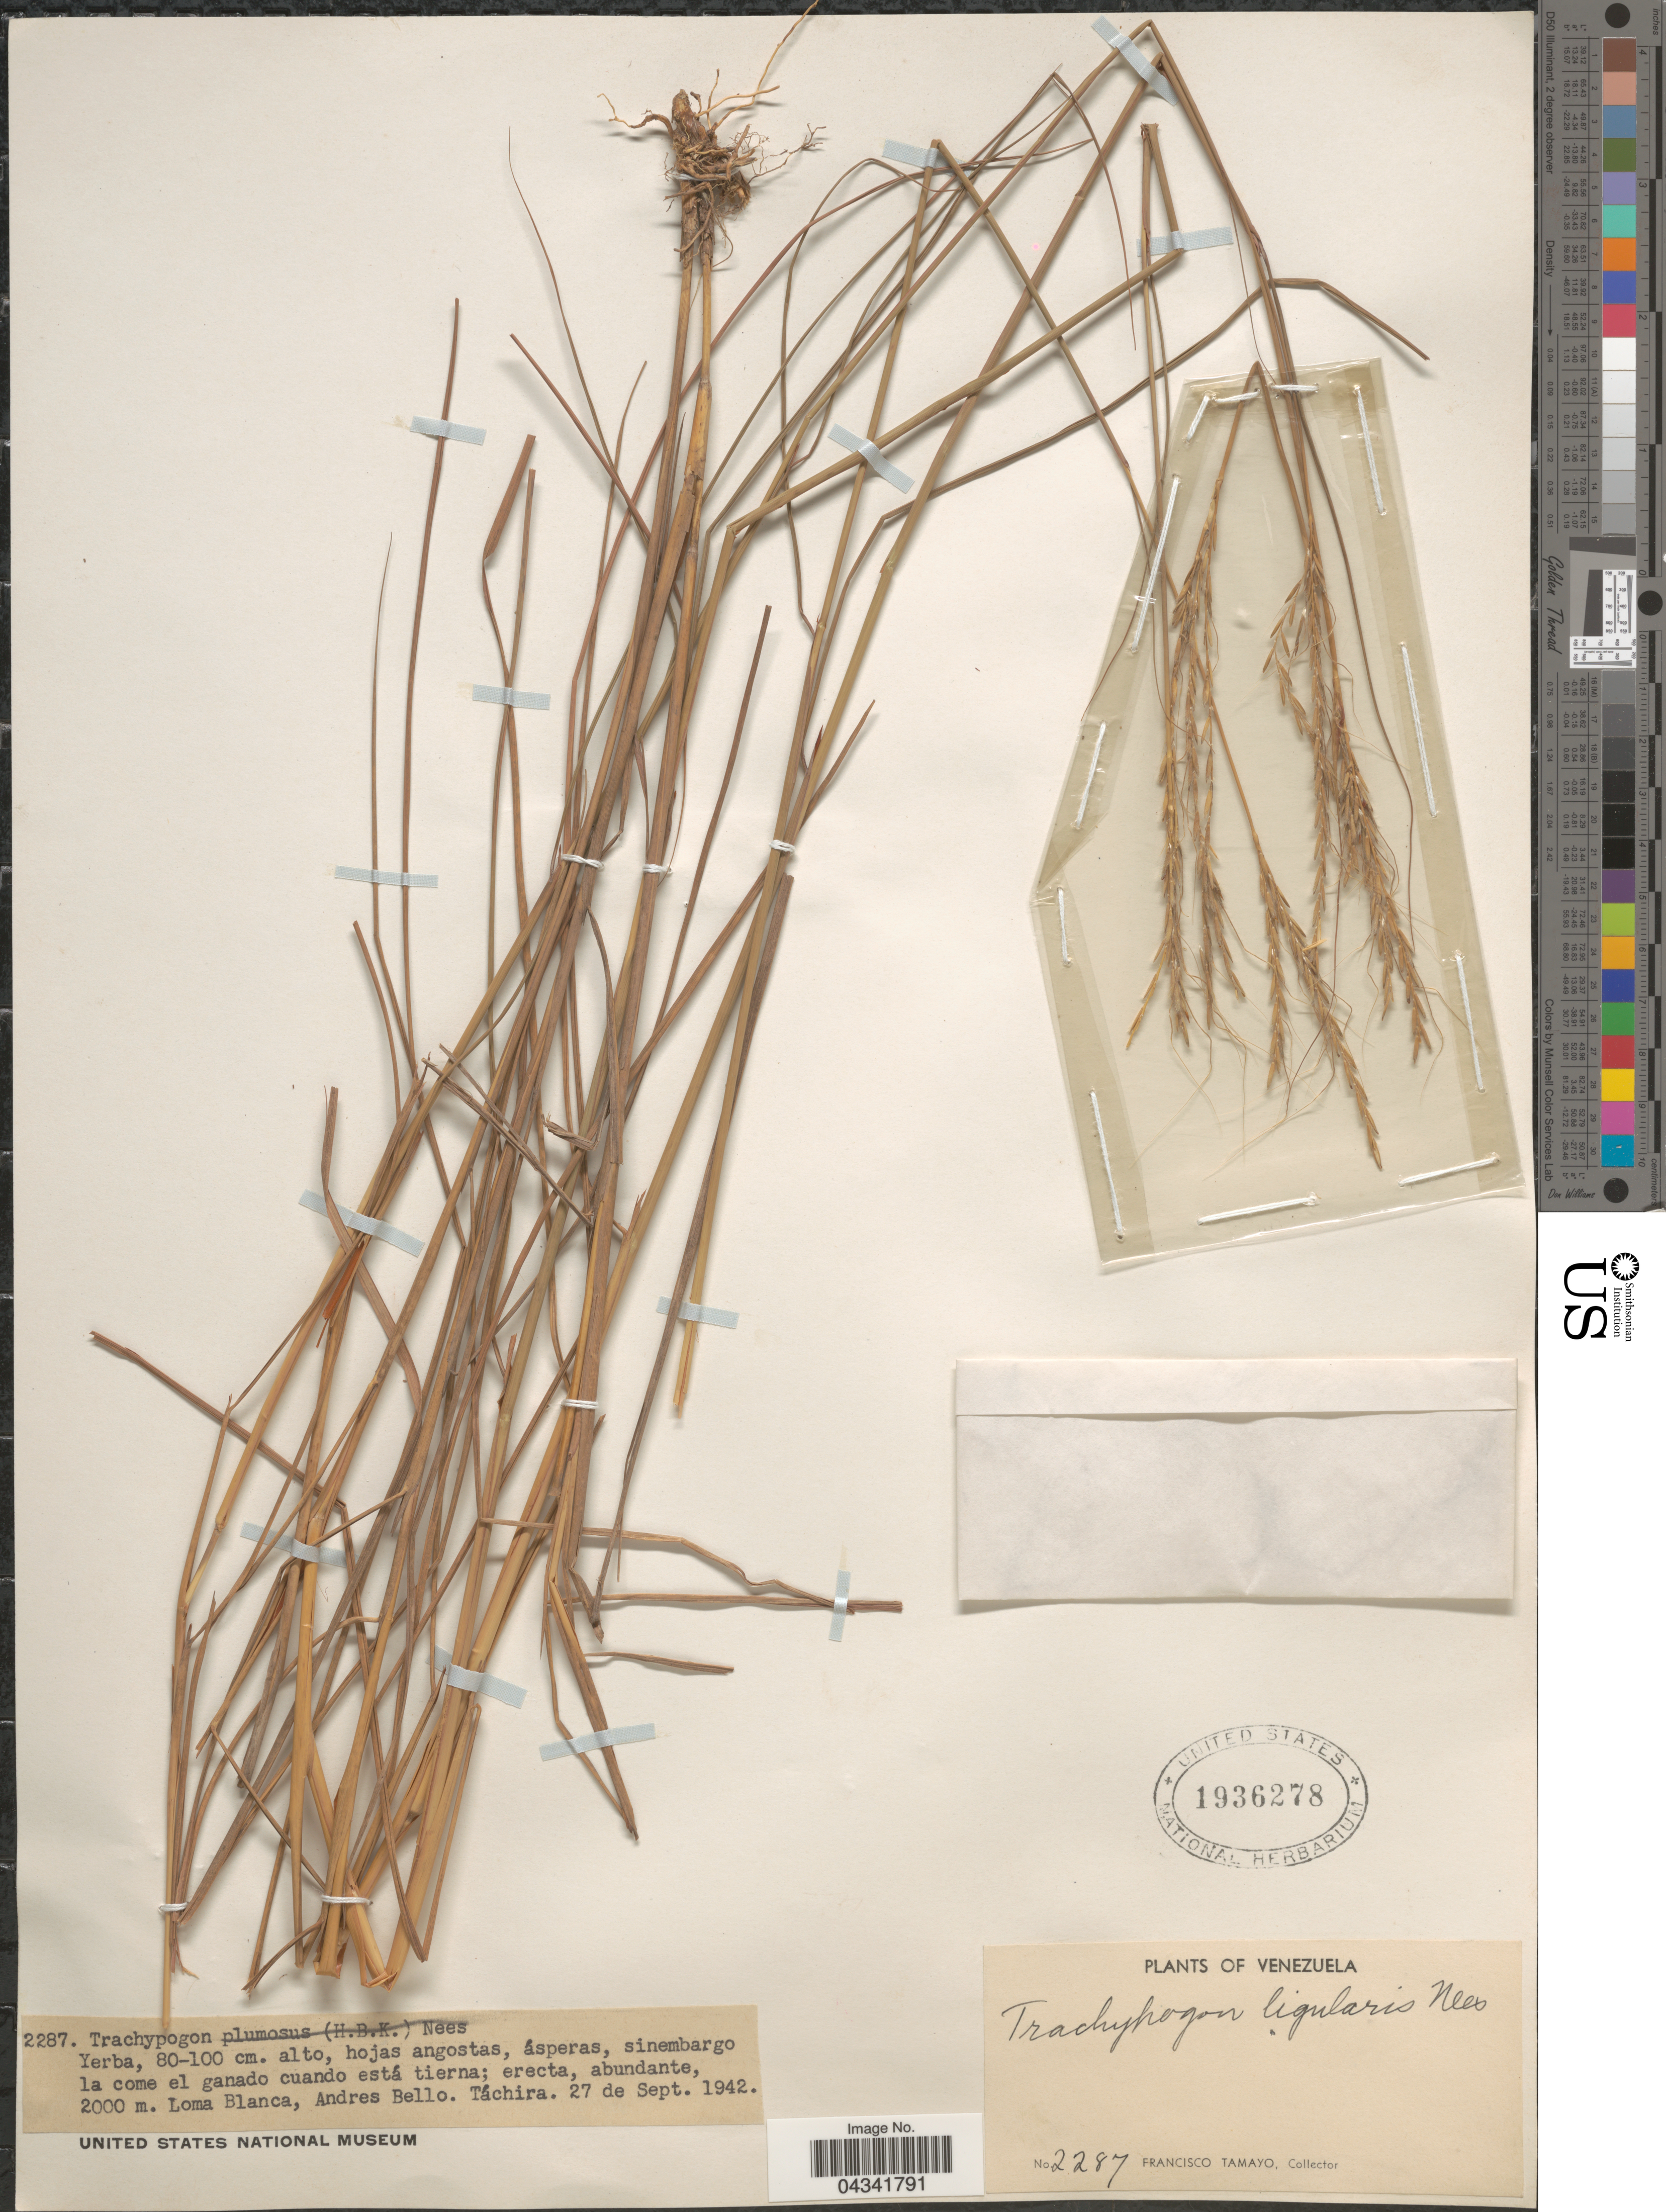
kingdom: Plantae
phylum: Tracheophyta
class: Liliopsida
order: Poales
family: Poaceae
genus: Trachypogon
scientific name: Trachypogon spicatus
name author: (L. f.) Kuntze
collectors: F. Tamayo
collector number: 2287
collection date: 1942-09-27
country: Venezuela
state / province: Tachira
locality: Loma Blanca, Andres Bello.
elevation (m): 2000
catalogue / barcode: US 1936278